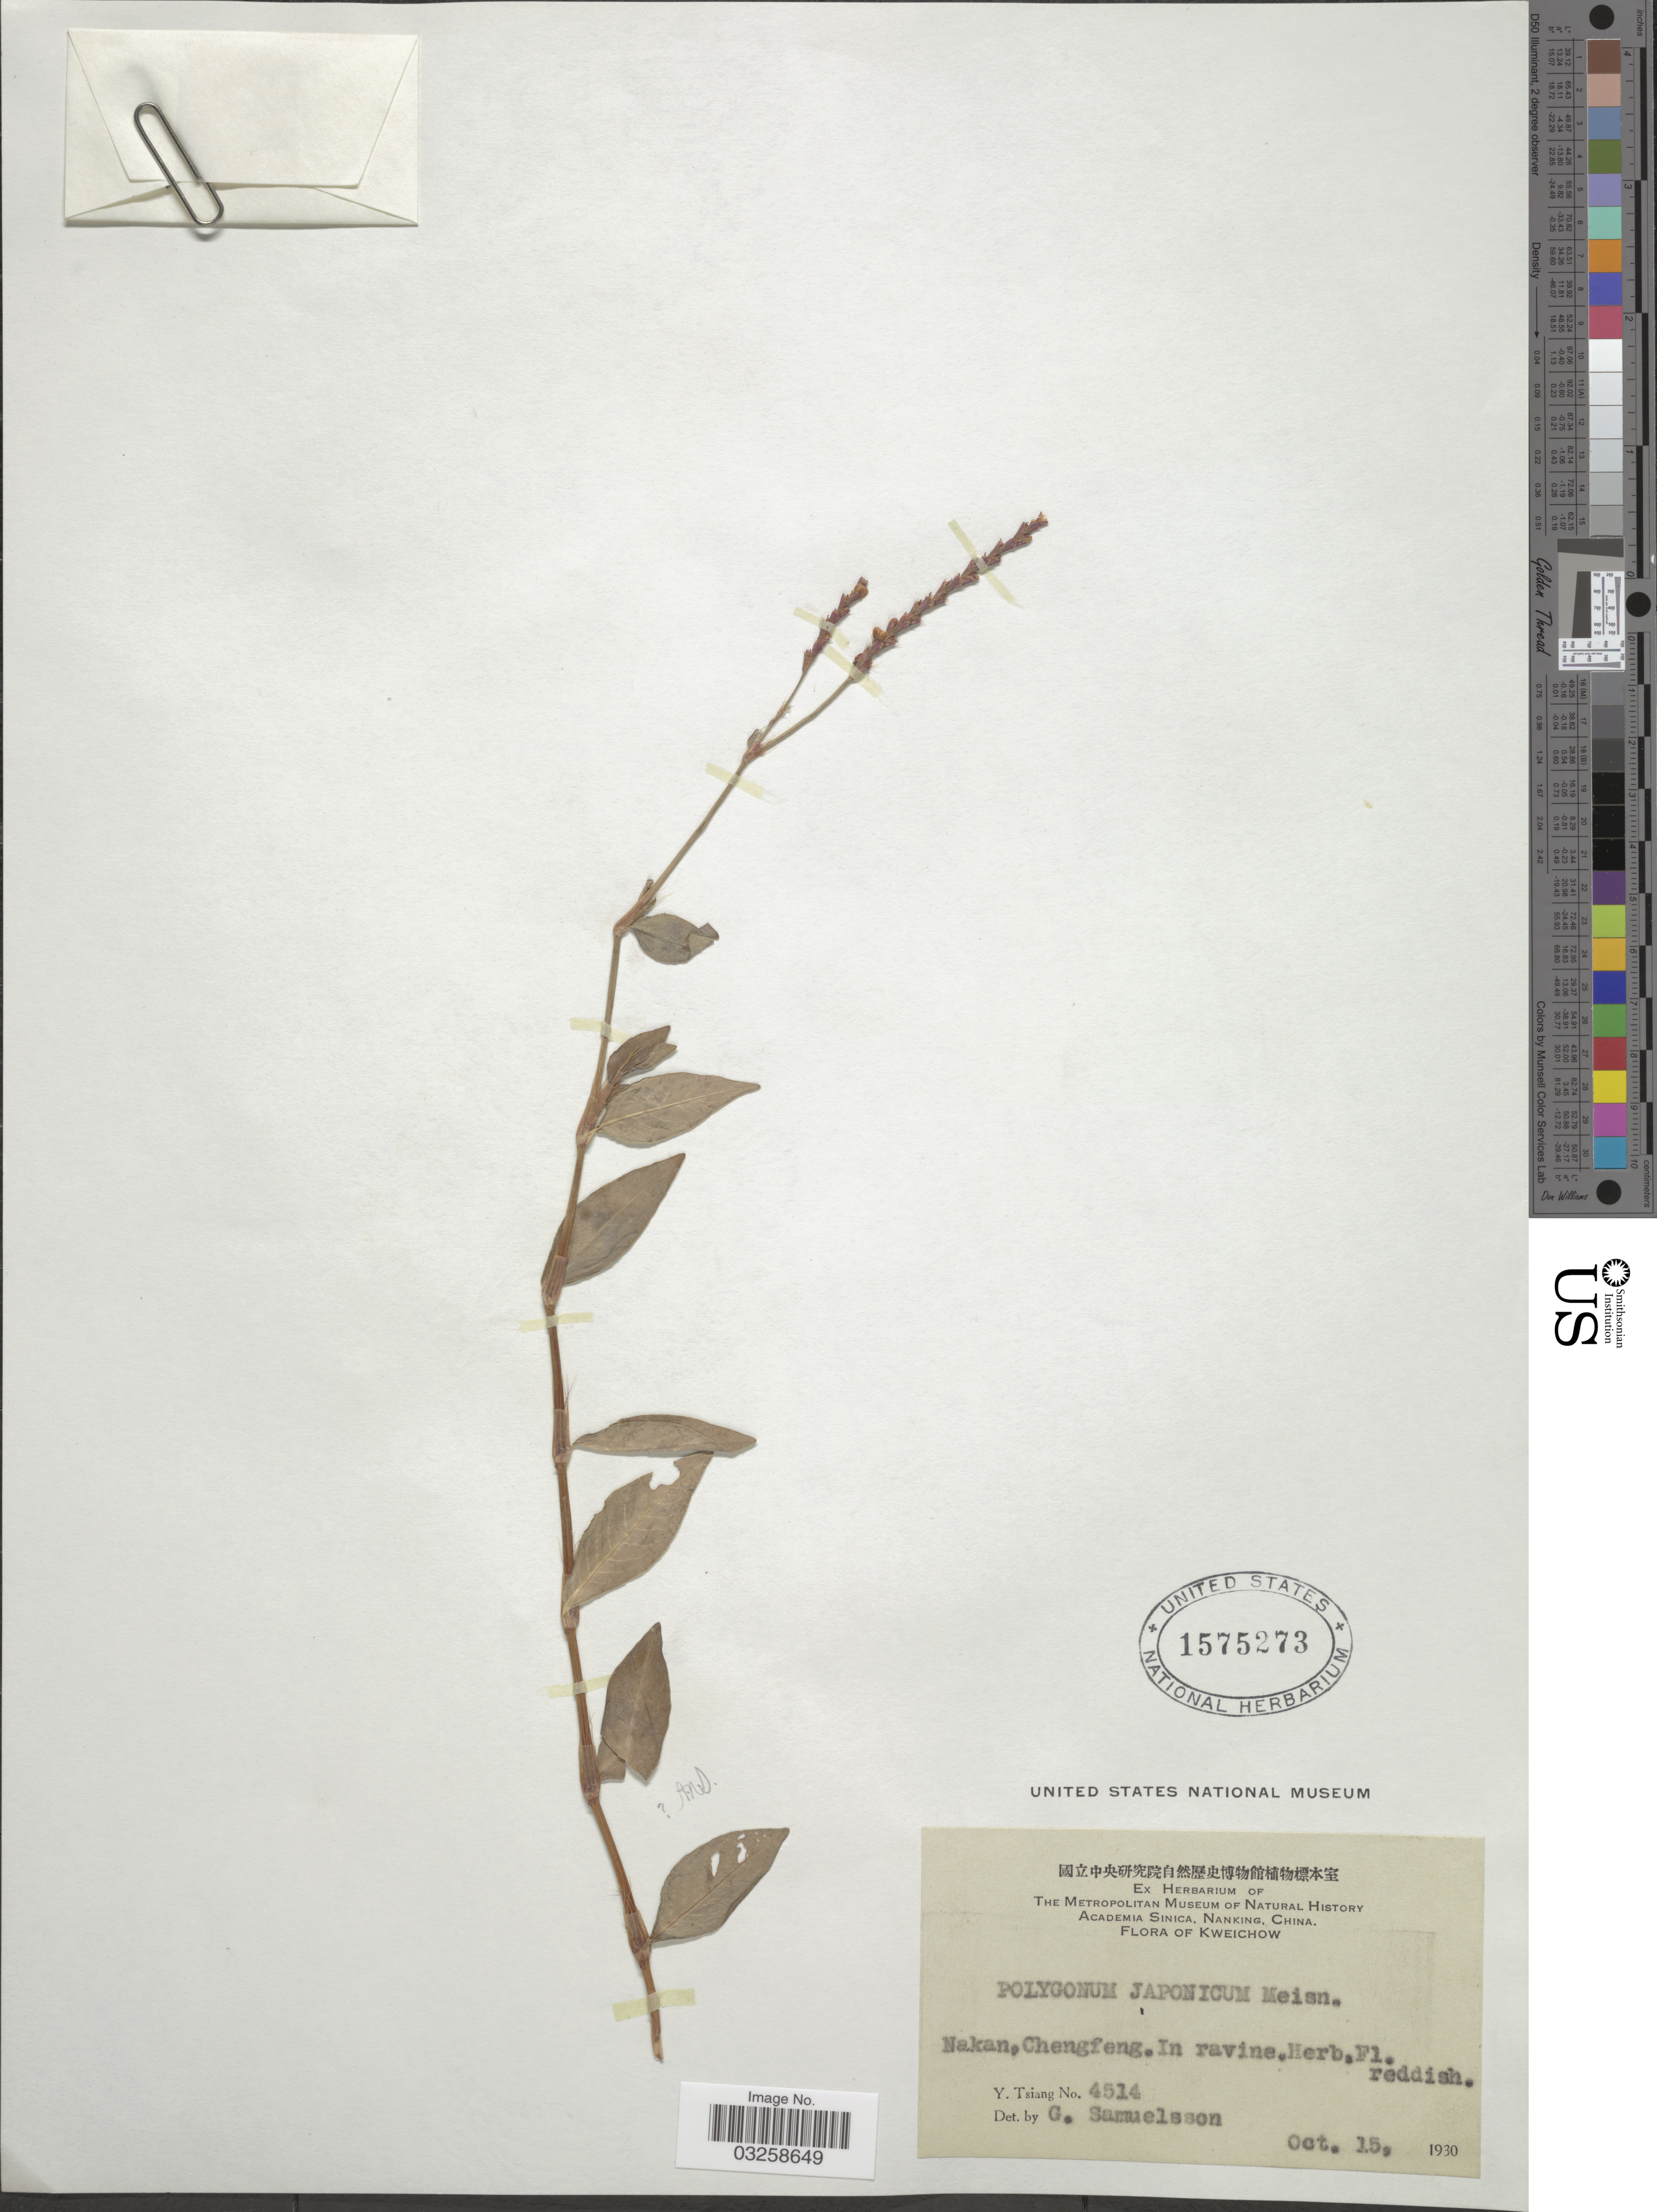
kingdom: Plantae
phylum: Tracheophyta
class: Magnoliopsida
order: Caryophyllales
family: Polygonaceae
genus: Polygonum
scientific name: Polygonum japonicum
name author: Meisn.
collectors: Y. Tsiang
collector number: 4514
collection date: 1930-10-15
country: China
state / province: Guizhou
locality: Kweichow. Nakan, Chengfeng. In ravine.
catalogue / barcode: US 1575273